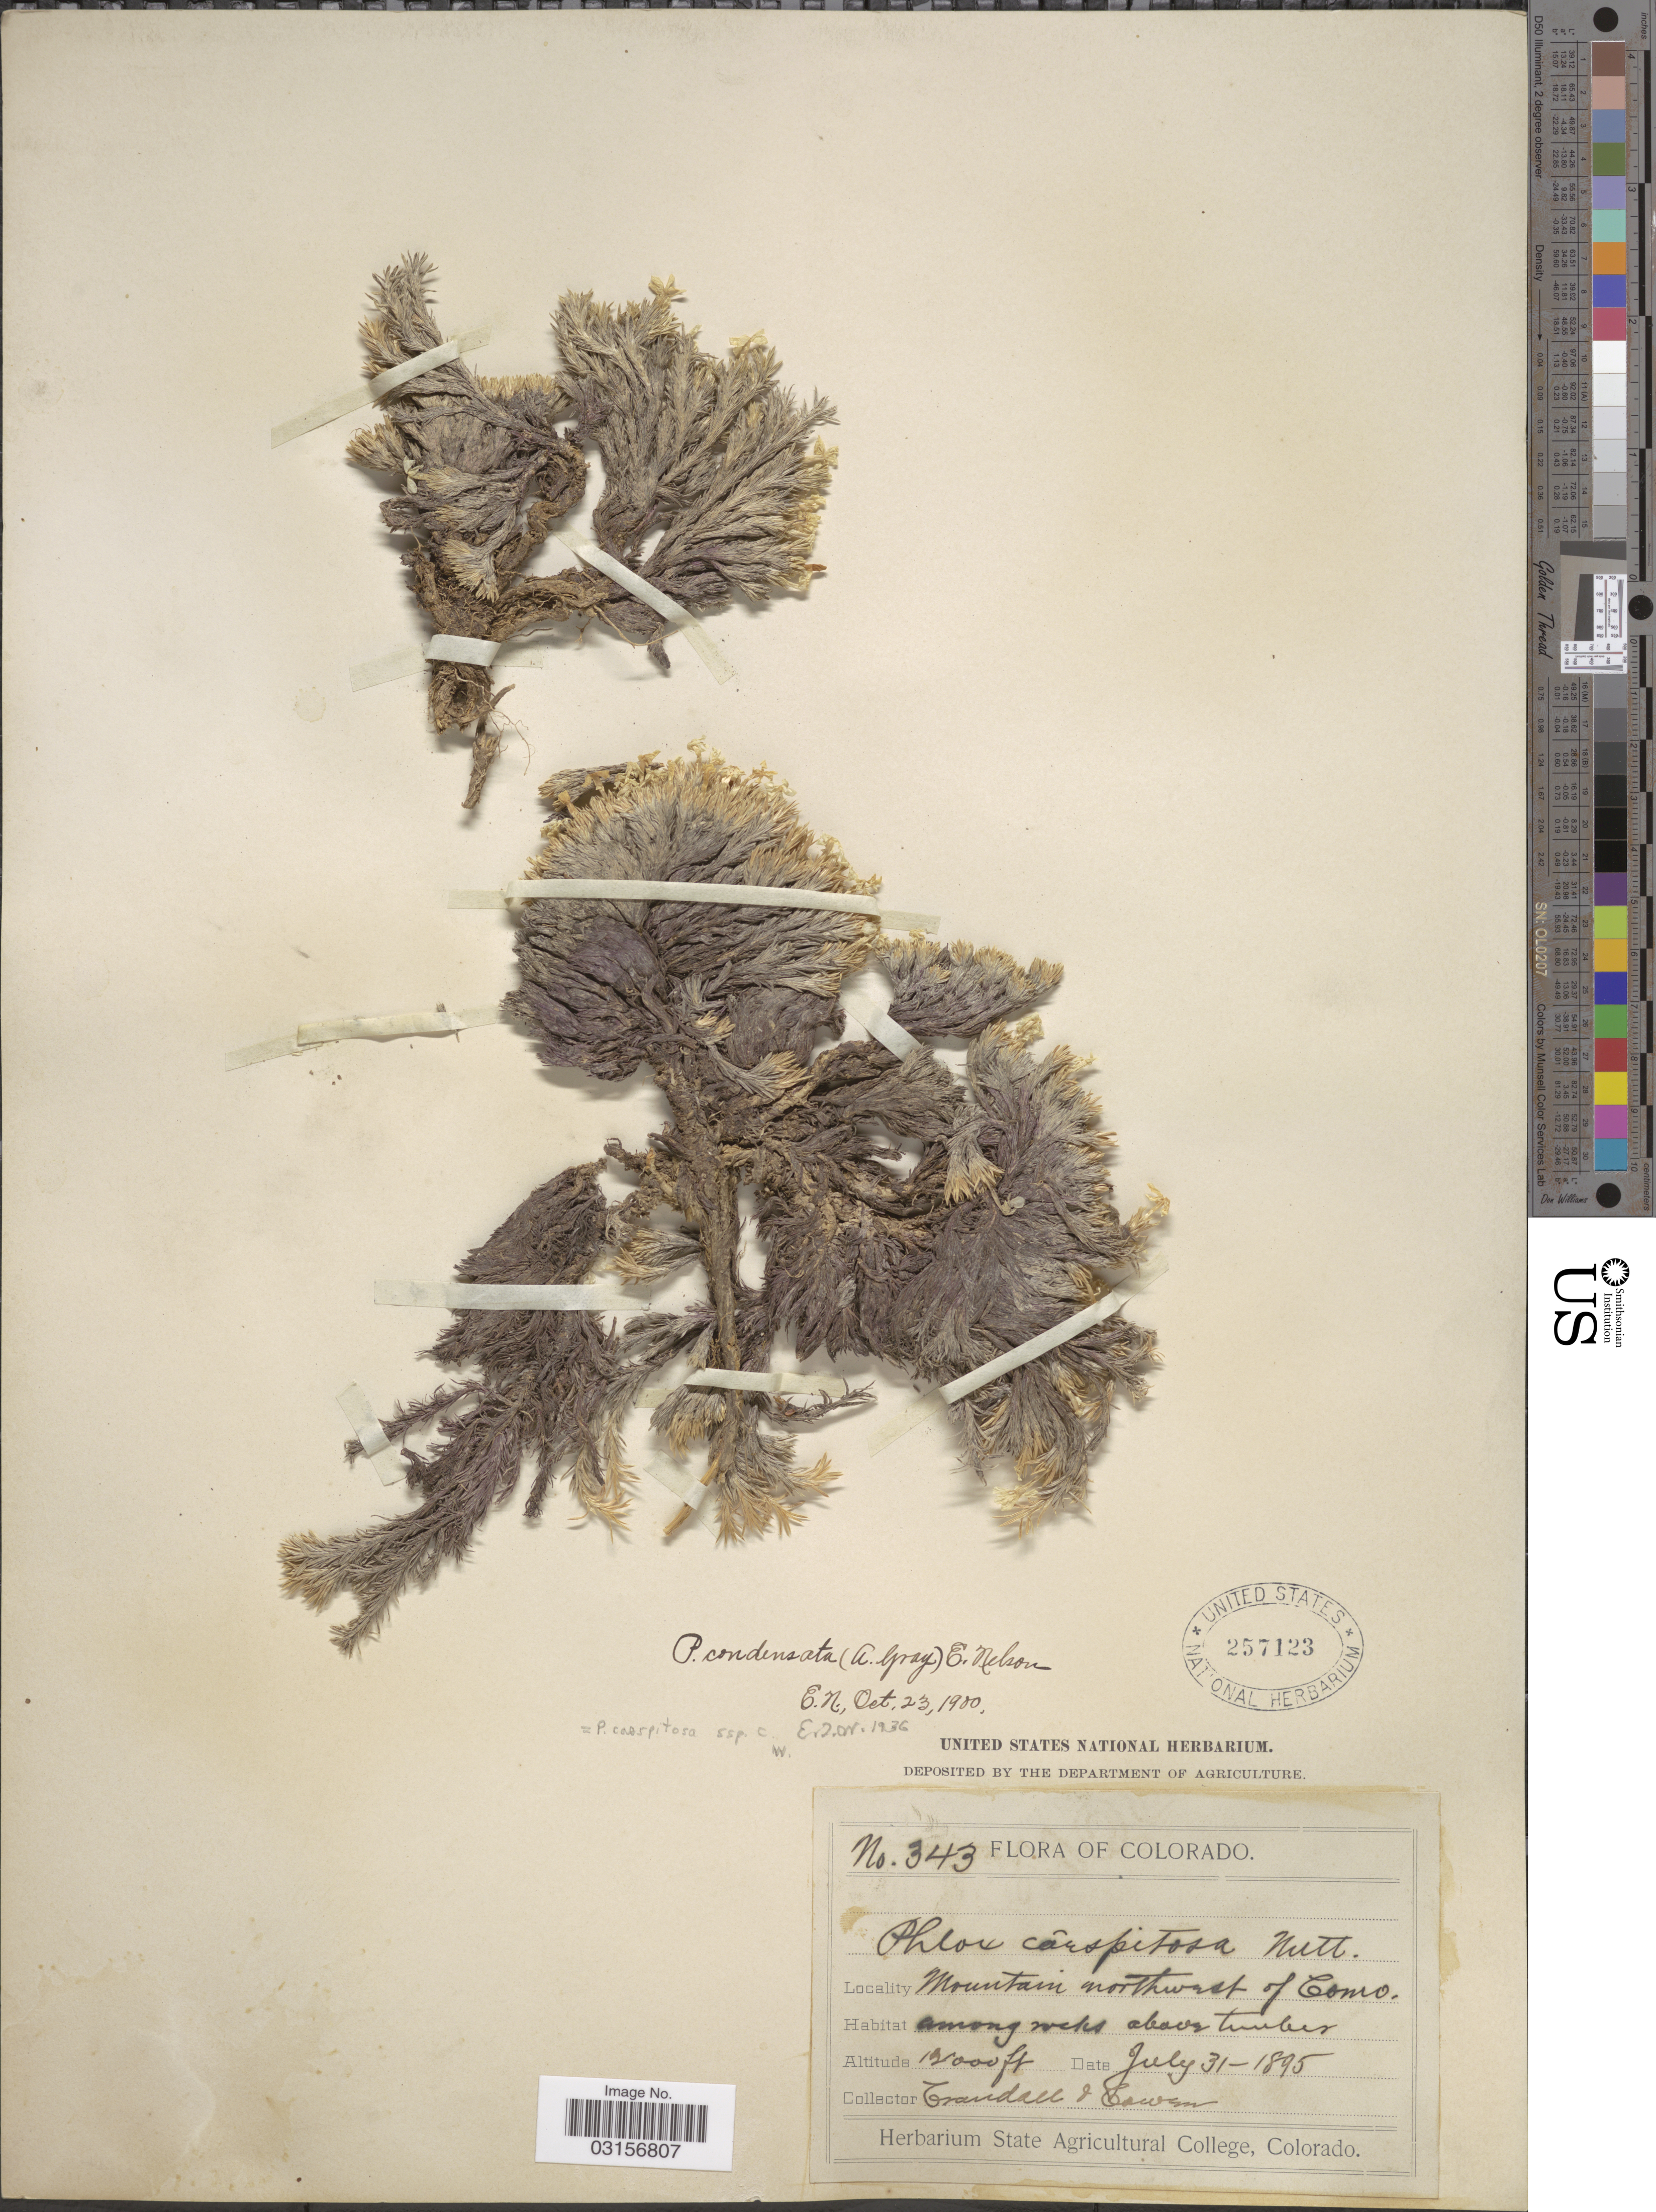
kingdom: Plantae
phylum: Tracheophyta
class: Magnoliopsida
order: Ericales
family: Polemoniaceae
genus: Phlox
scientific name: Phlox condensata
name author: (A. Gray) E.E. Nelson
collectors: -. Crandall & -. Cowen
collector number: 343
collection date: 1895-07-31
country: United States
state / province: Colorado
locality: Mountain northwest of Como.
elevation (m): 3962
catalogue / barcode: US 257123